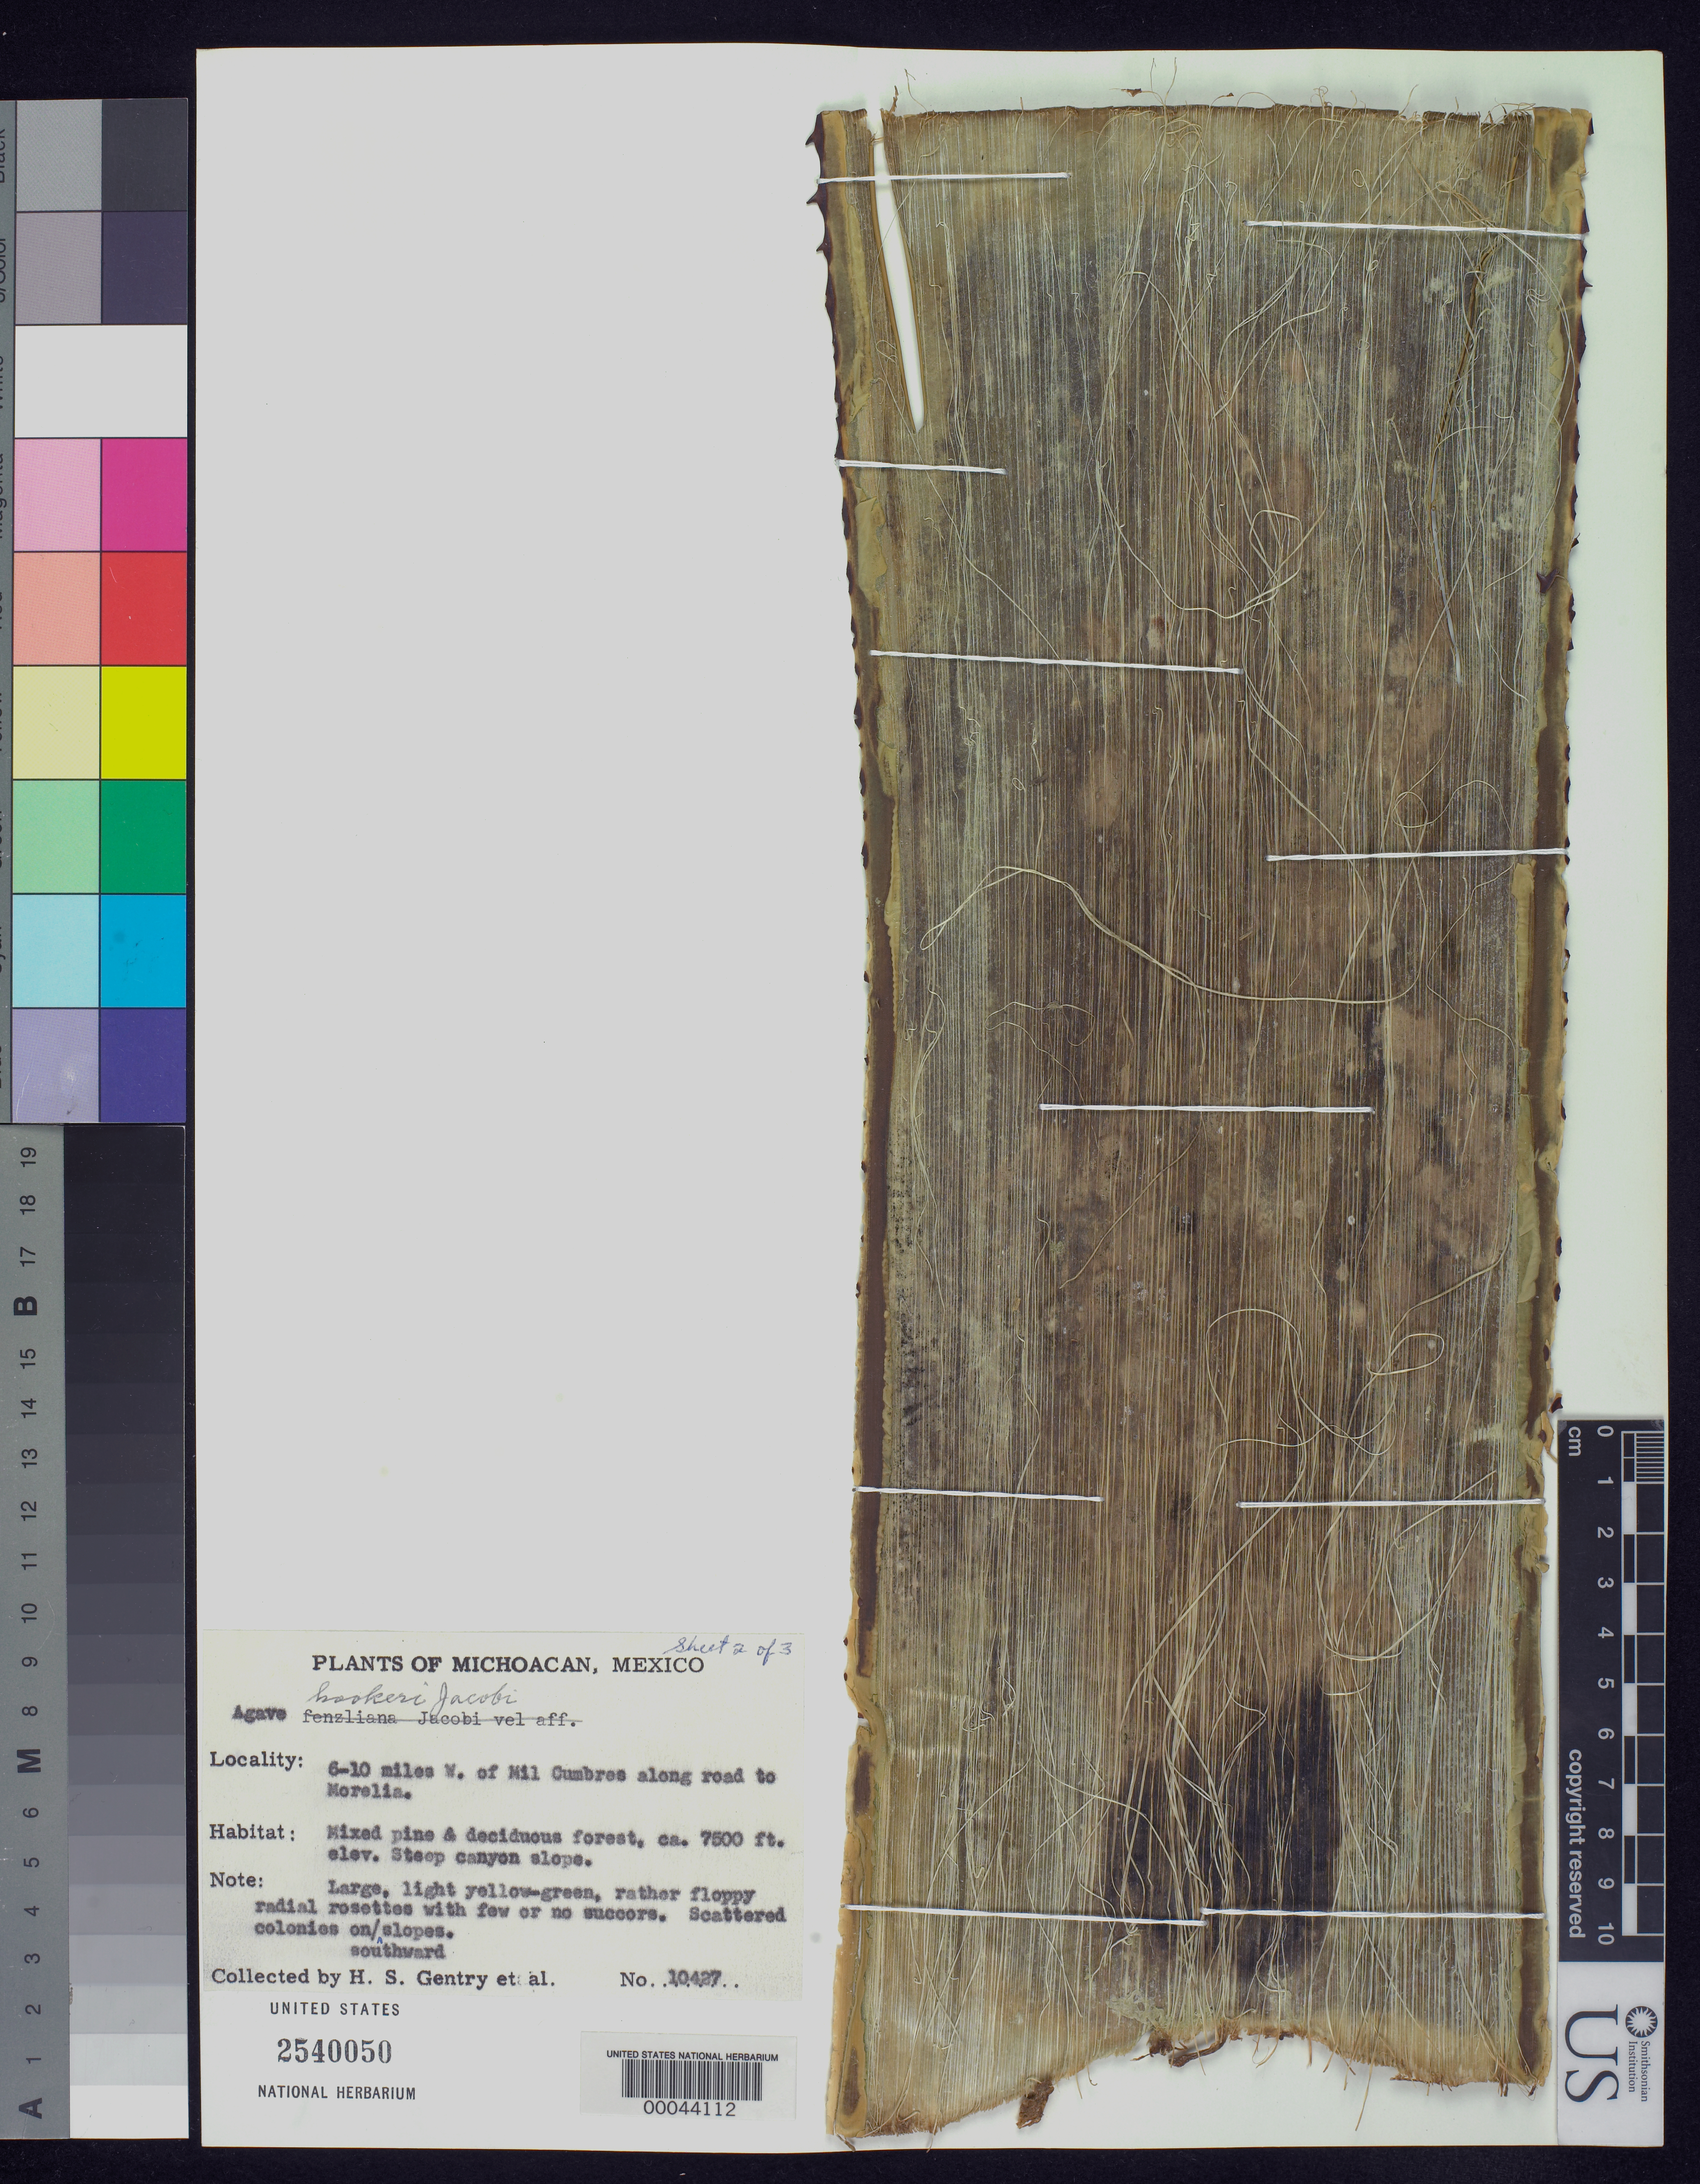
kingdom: Plantae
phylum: Tracheophyta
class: Liliopsida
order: Asparagales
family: Asparagaceae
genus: Agave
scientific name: Agave hookeri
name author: Jacobi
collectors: H. S. Gentry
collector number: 10427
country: Mexico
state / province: Michoacán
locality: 6-10 mi W of Mil Cumbres along road to Morelia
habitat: Mixed pine & deciduous forest; steep canyon slope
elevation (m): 2286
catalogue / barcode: US 2540050